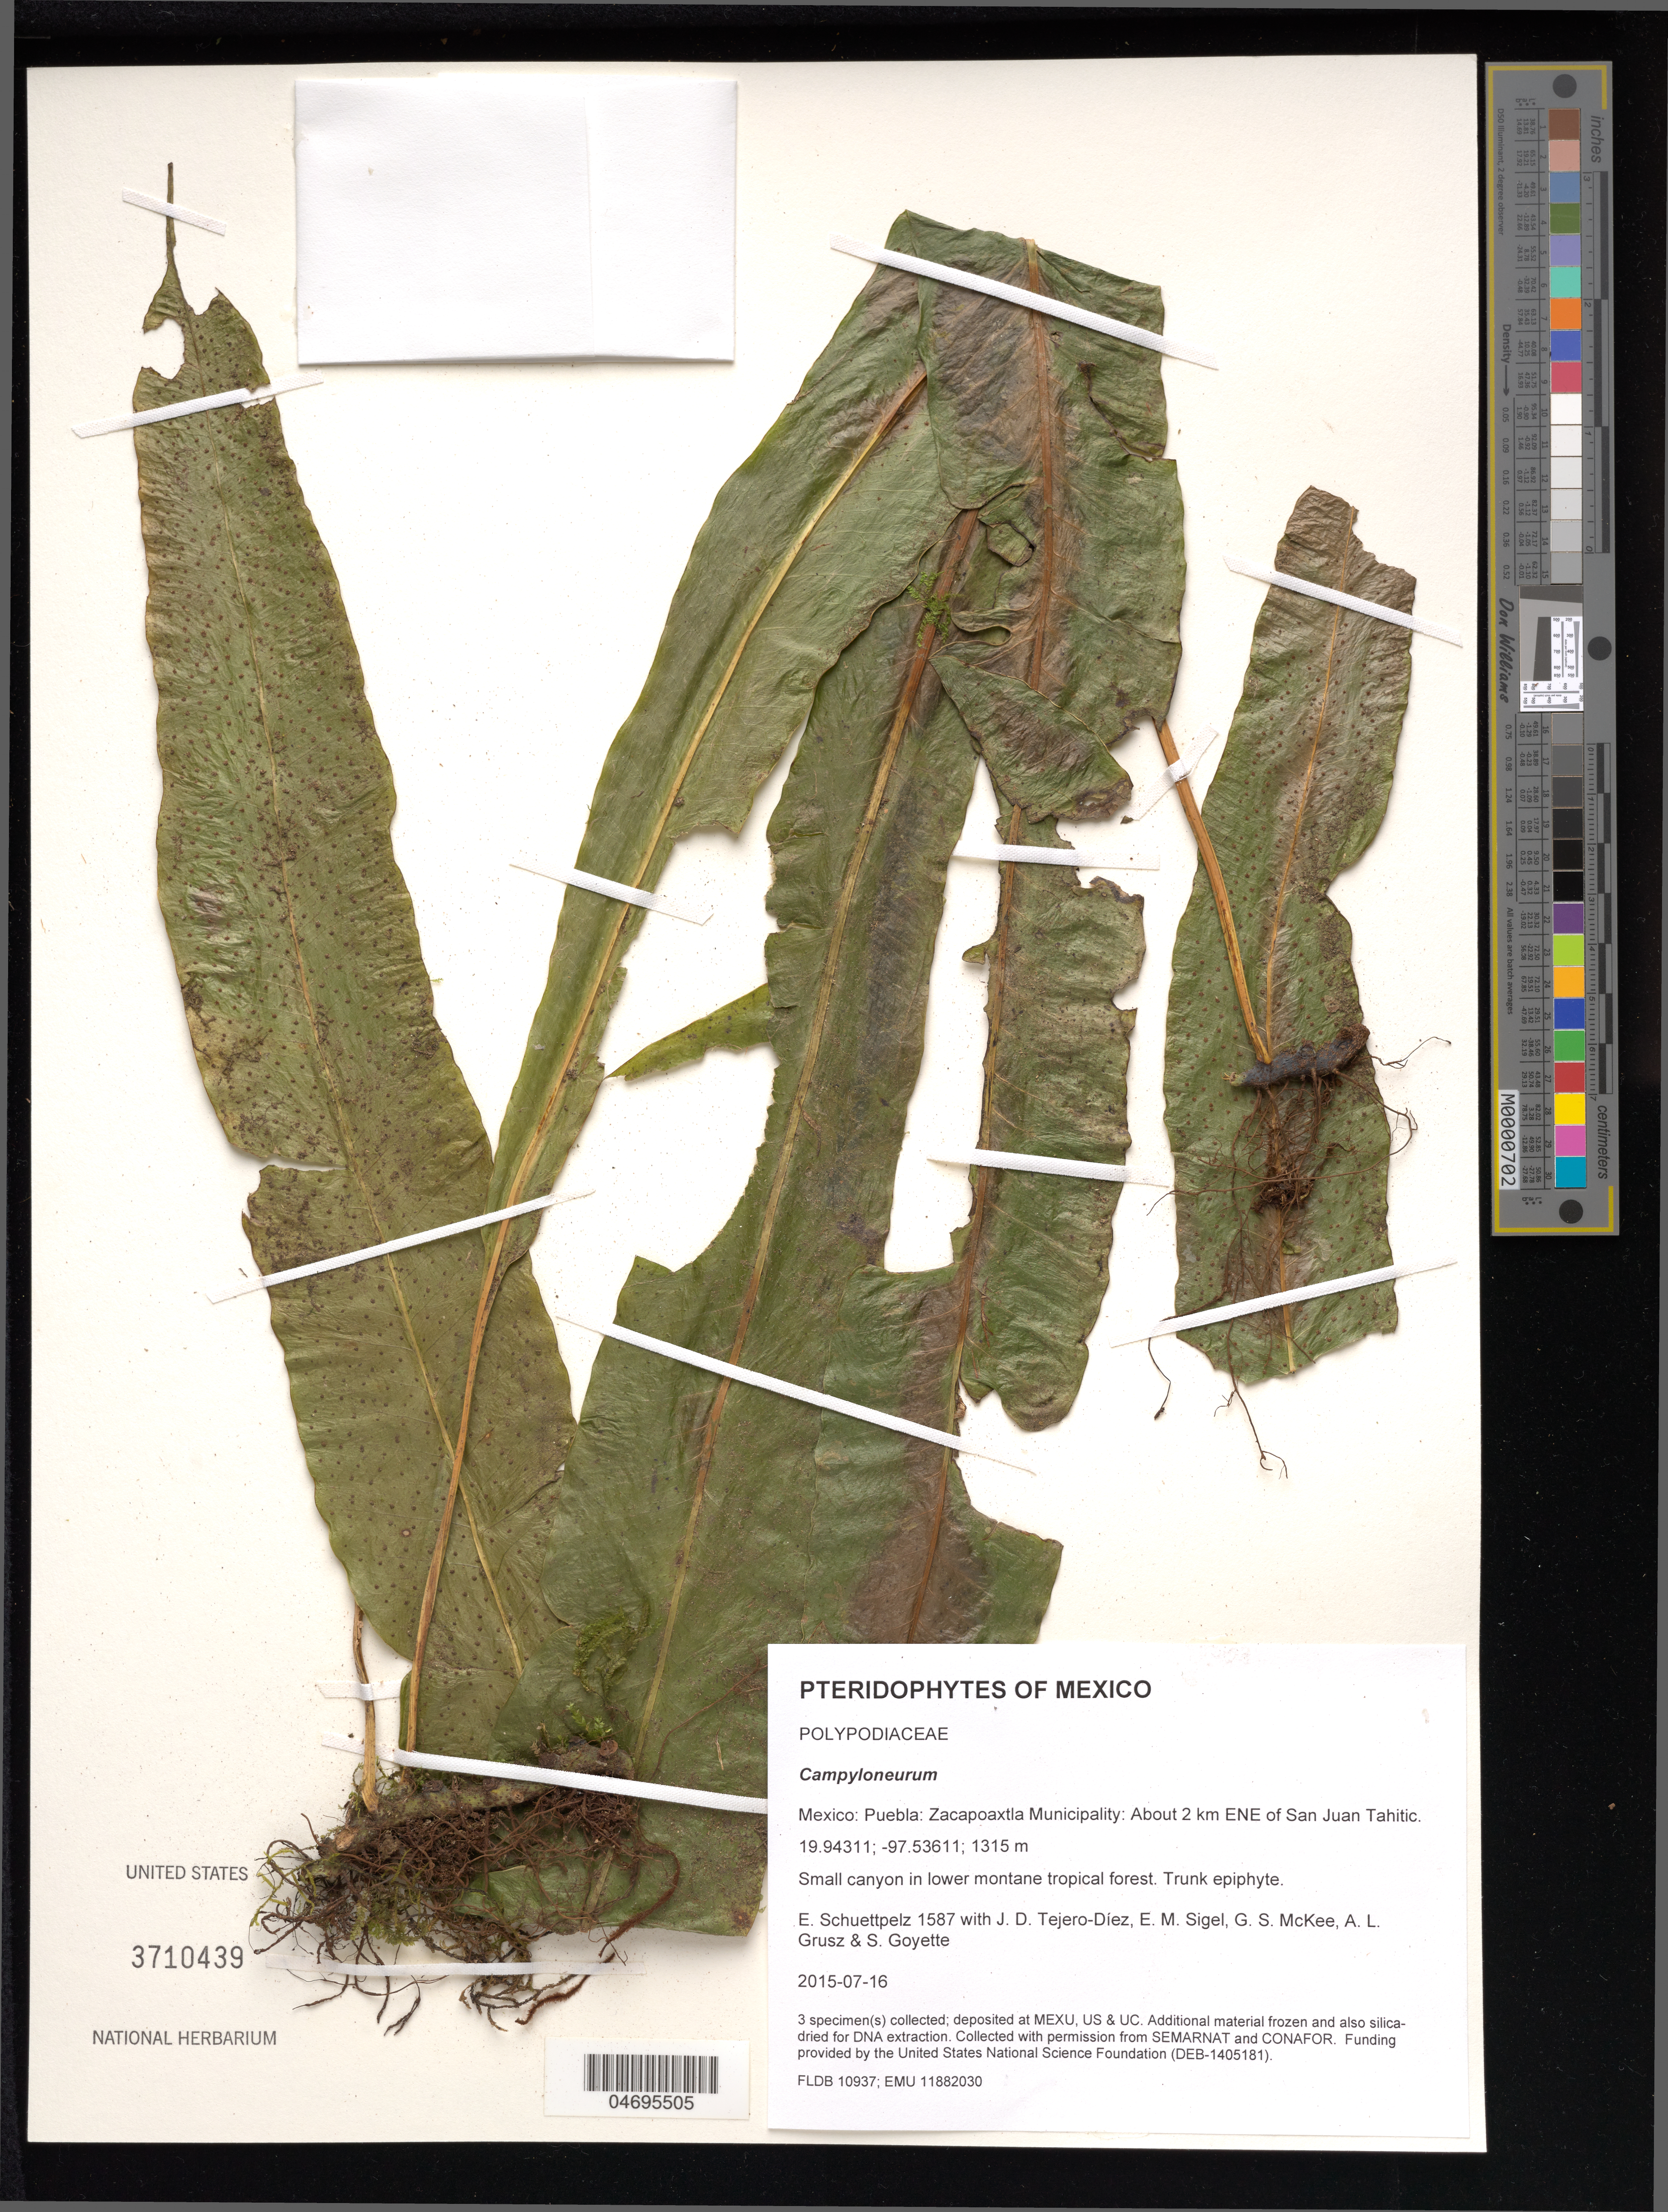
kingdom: Plantae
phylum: Tracheophyta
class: Polypodiopsida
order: Polypodiales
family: Polypodiaceae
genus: Campyloneurum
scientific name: Campyloneurum sp.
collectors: E. Schuettpelz, D. Tejero-Díez, E. M. Sigel, G. S. McKee & A. Grusz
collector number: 1587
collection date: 2015-07-16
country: Mexico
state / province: Puebla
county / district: Zacapoaxtla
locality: About 2 km ENE of San Juan Tahitic.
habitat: Small canyon in lower montane tropical forest.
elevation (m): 1315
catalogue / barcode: US 3710439